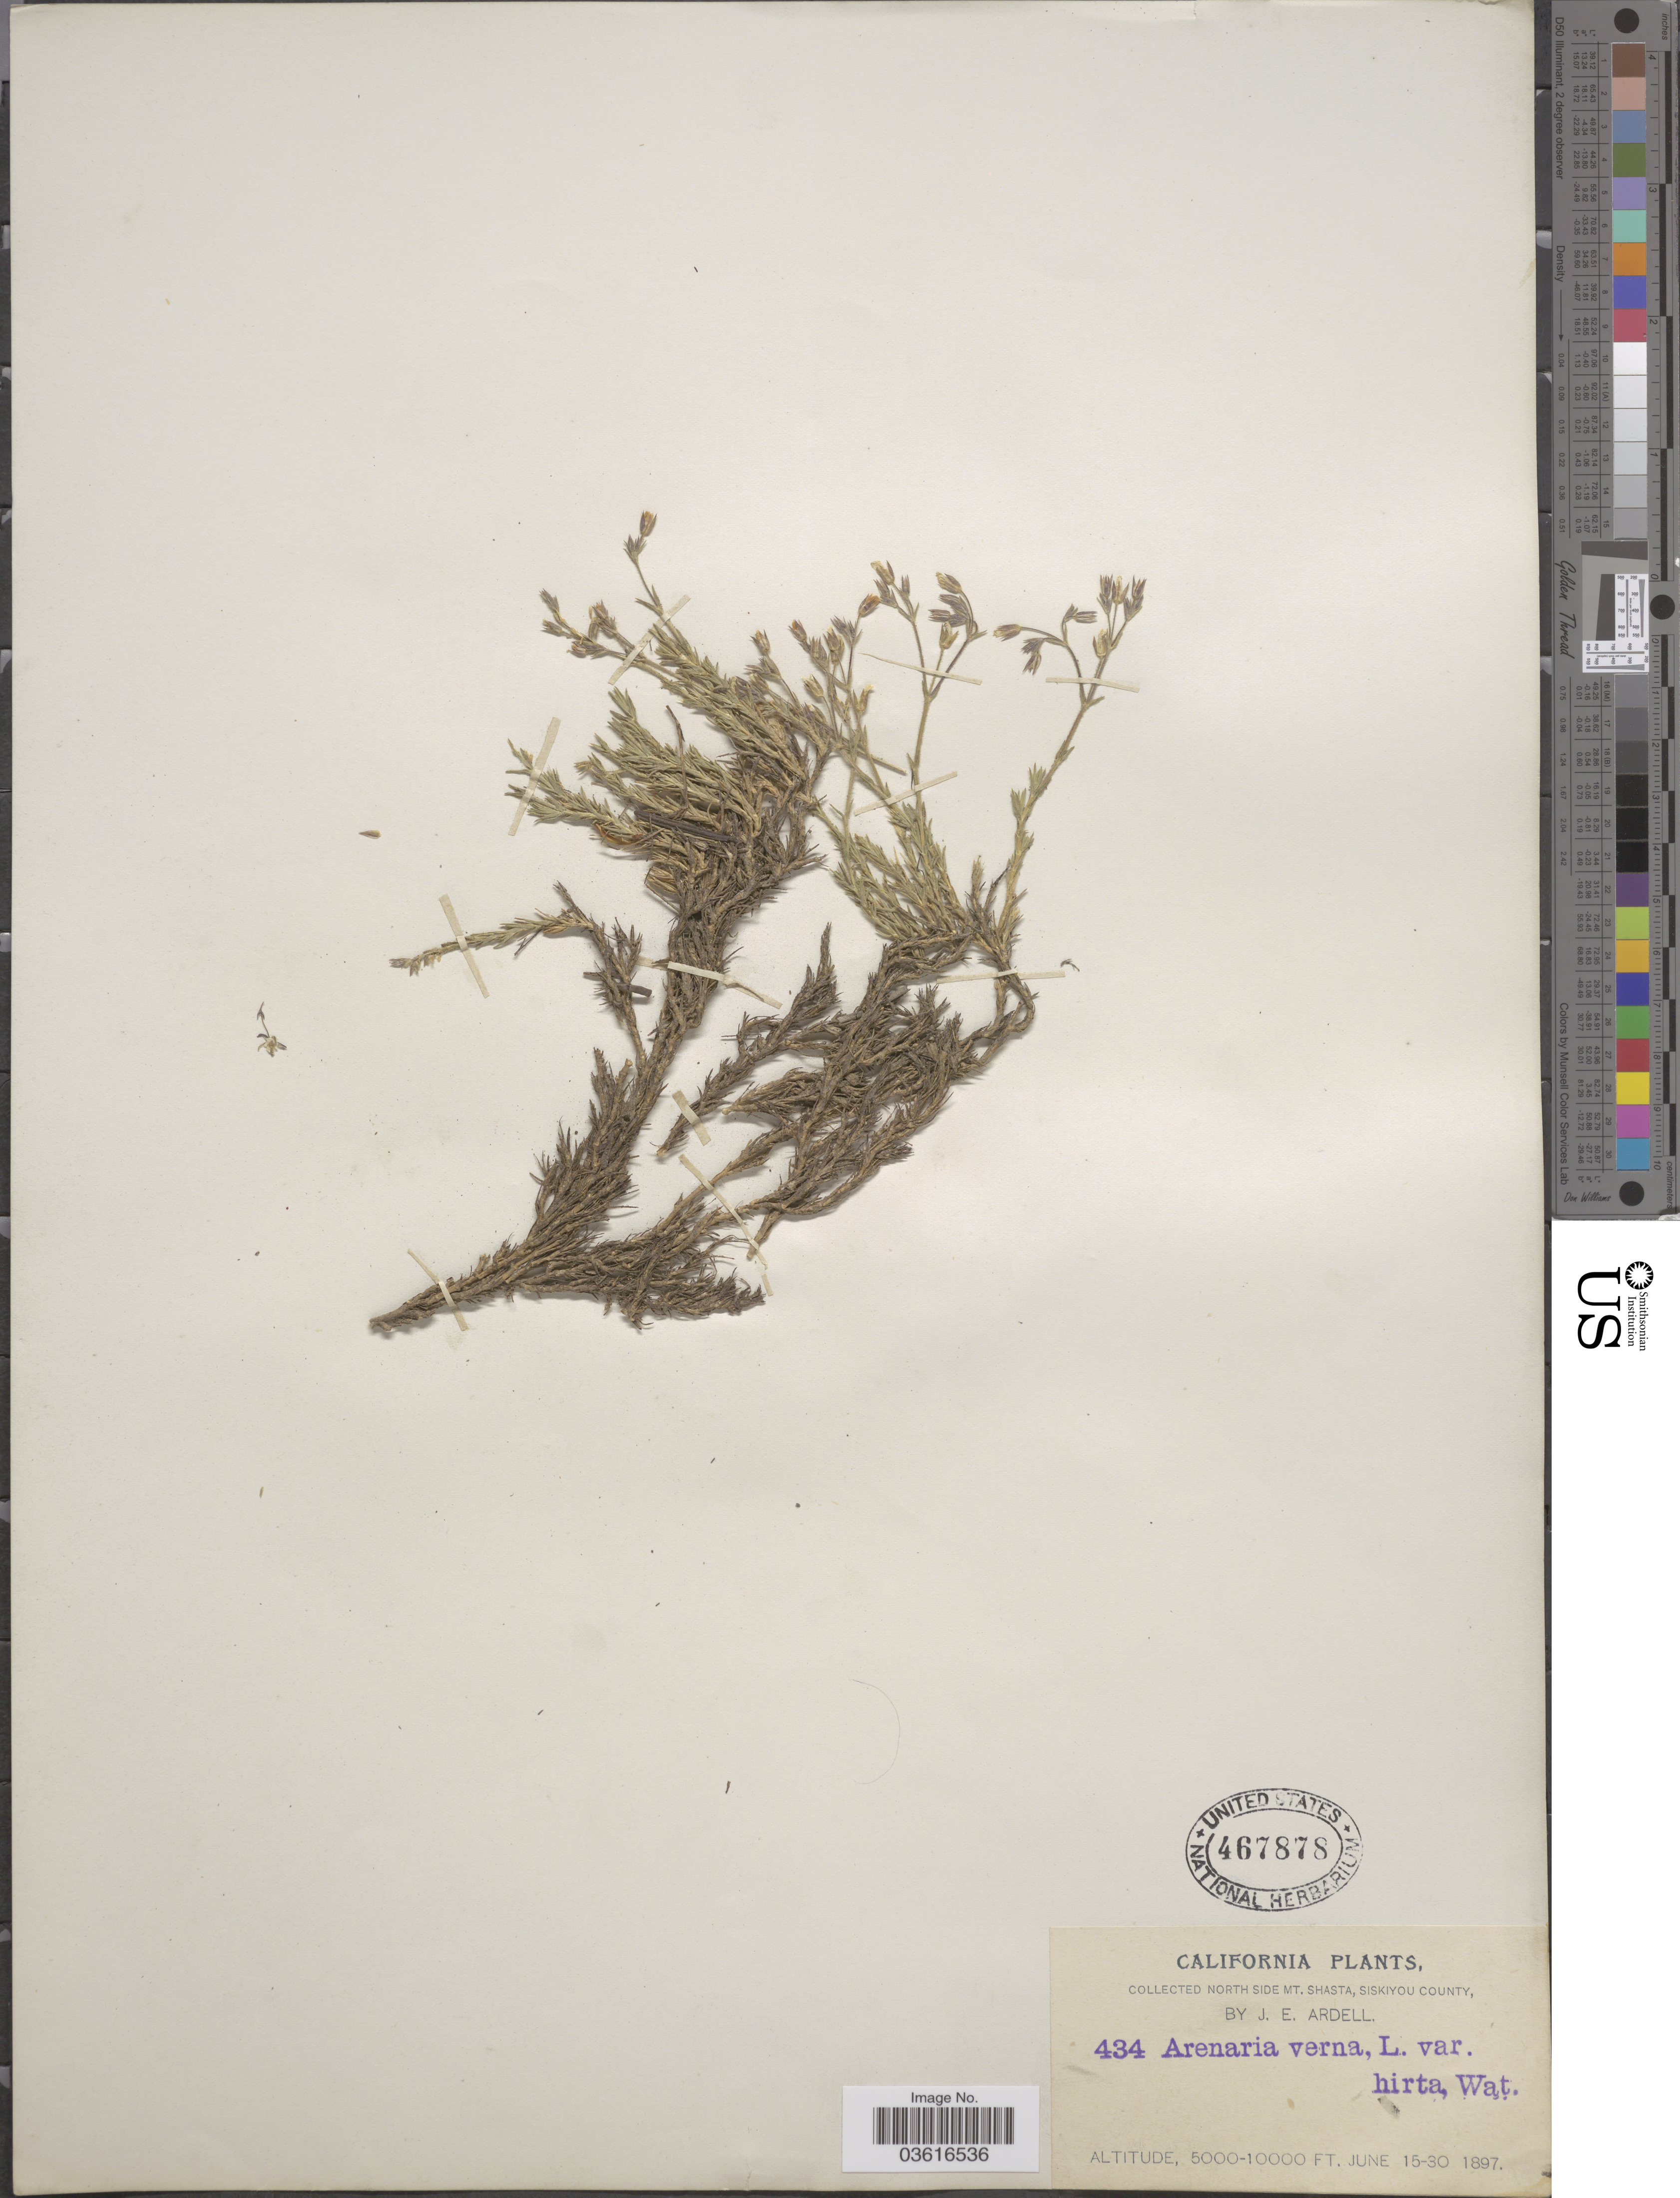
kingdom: Plantae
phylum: Tracheophyta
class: Magnoliopsida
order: Caryophyllales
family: Caryophyllaceae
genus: Minuartia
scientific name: Minuartia propinqua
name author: (Richardson) House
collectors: J. Ardell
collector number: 434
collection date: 1897-06-15/1897-06-30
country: United States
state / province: California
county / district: Siskiyou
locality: North side Mt. Shasta, Siskiyou County.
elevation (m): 1524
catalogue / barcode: US 467878